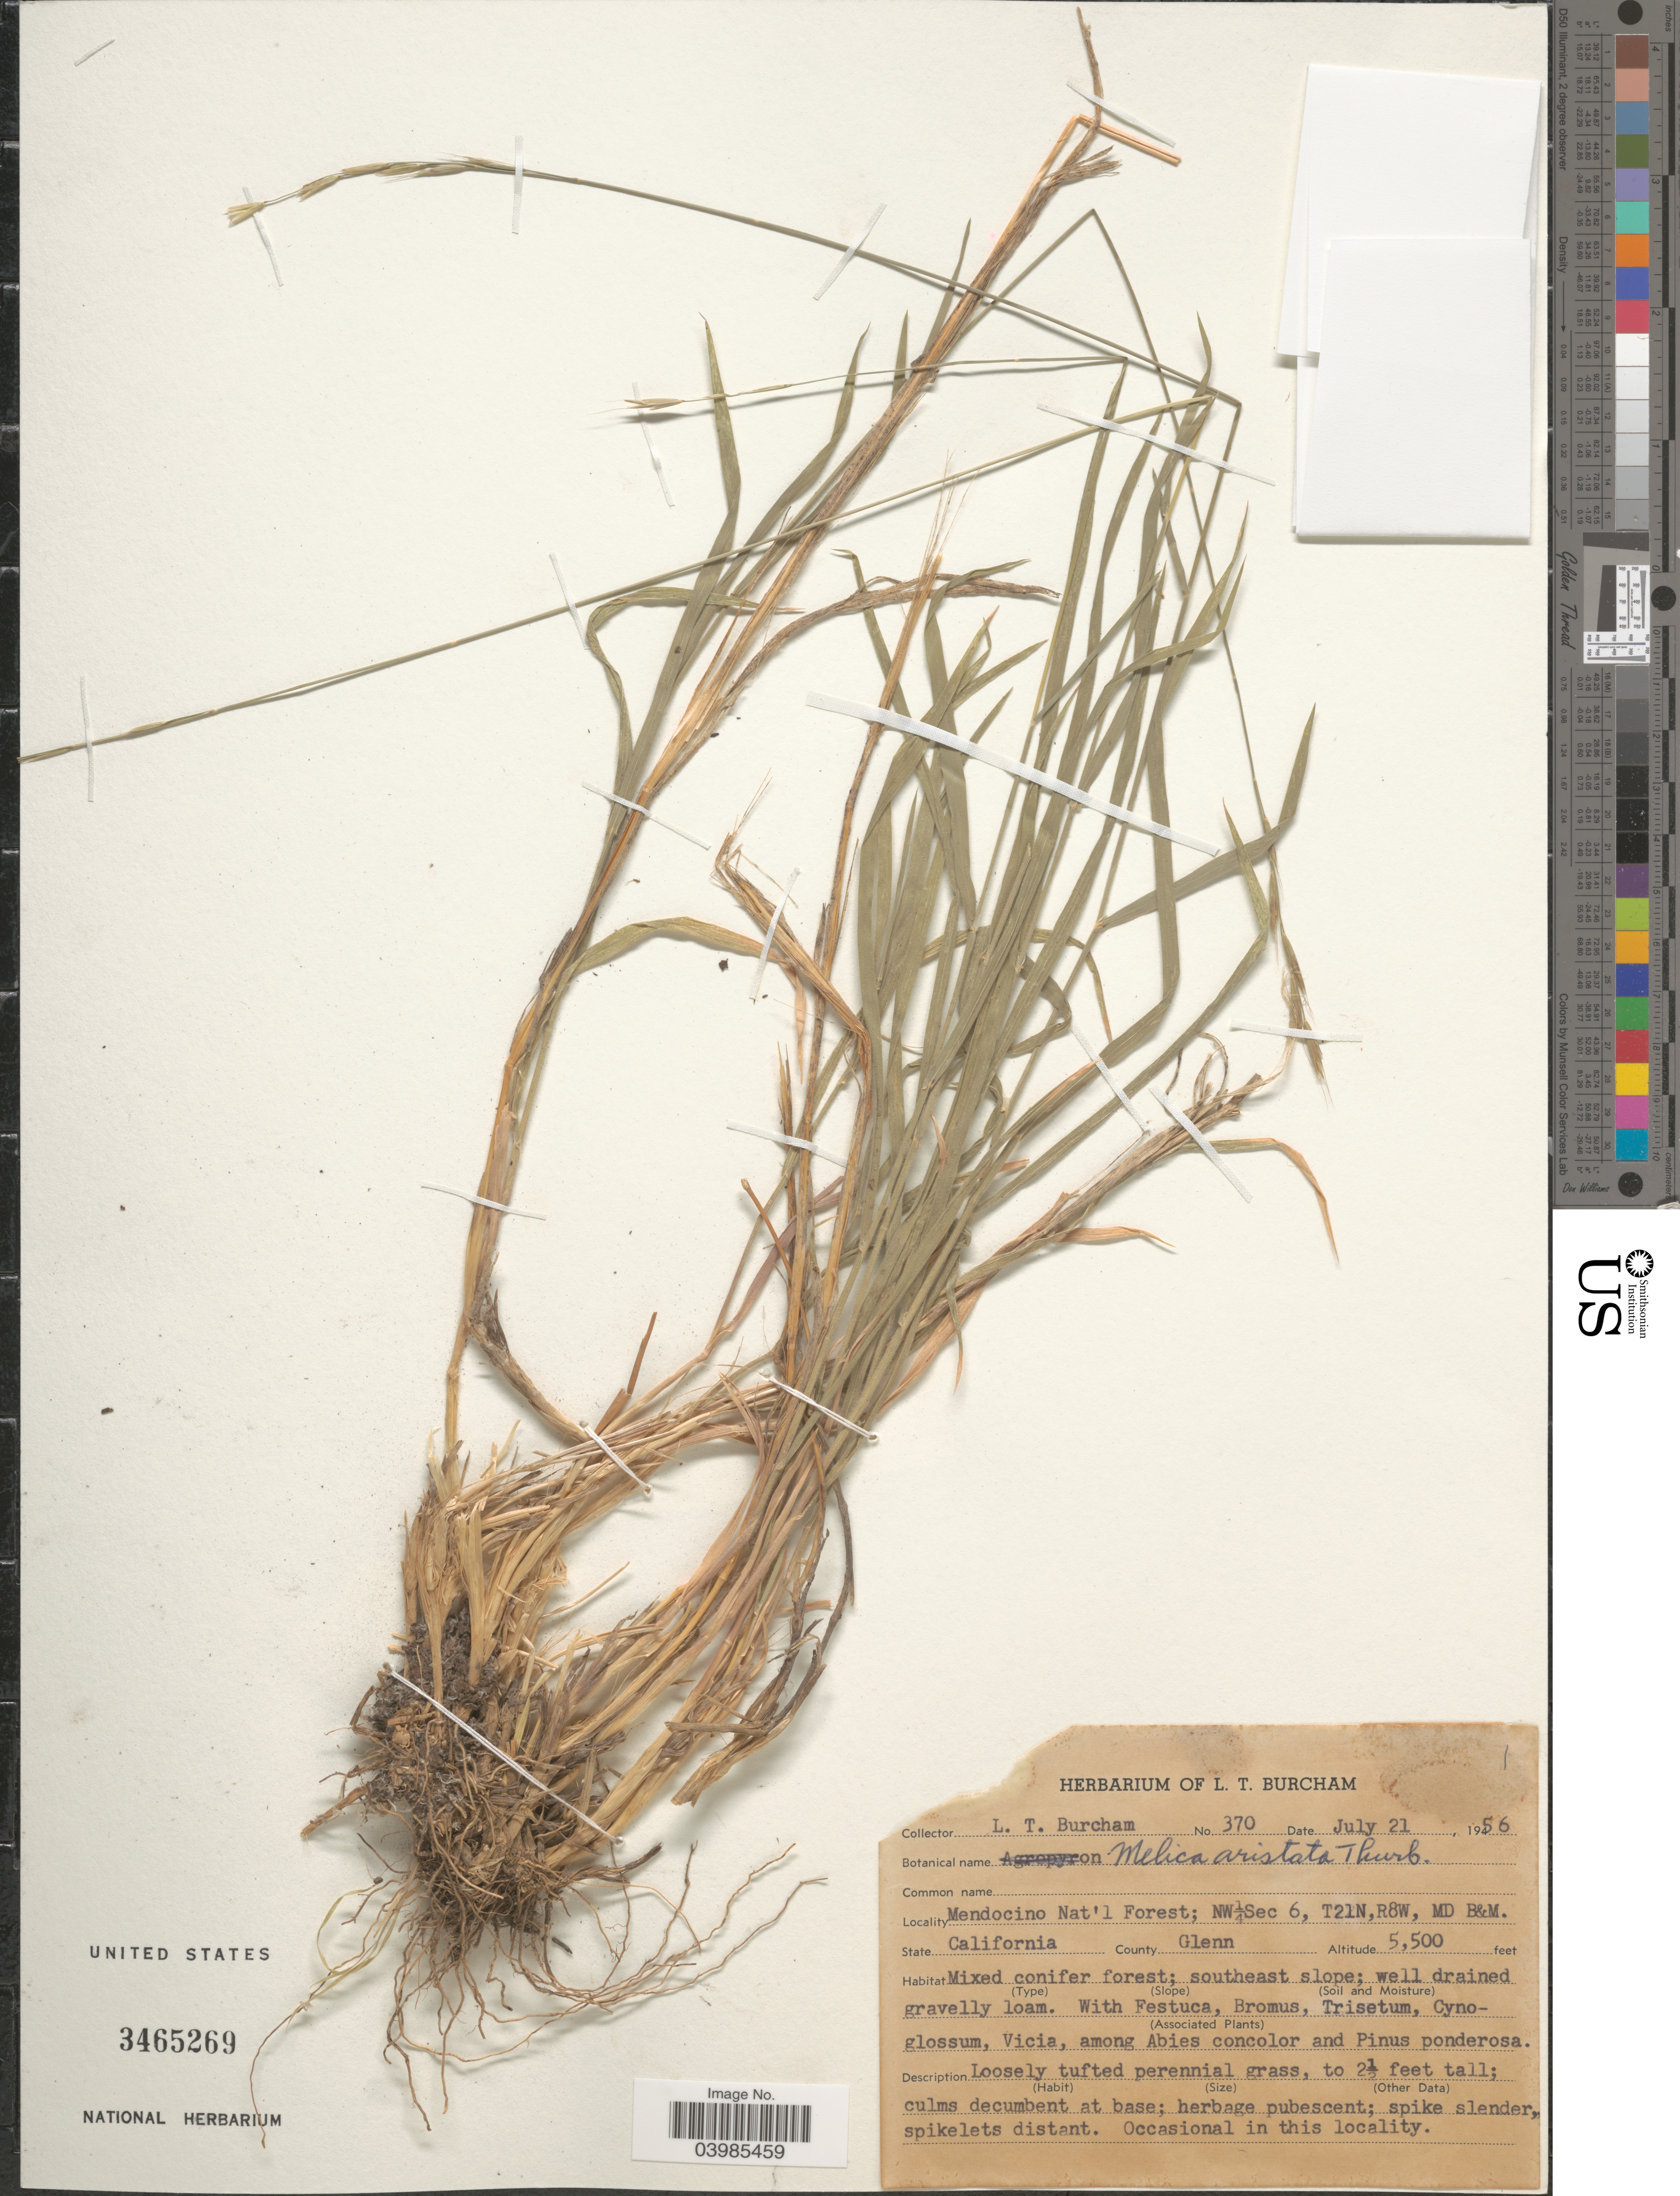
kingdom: Plantae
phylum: Tracheophyta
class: Liliopsida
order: Poales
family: Poaceae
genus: Melica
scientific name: Melica aristata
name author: Thurb. ex Bol.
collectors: L. Burcham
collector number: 370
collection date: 1956-07-21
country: United States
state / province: California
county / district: Glenn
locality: Mendocino Nat'l Forest; NW¼Sec 6, T21N, R8W, MD B&M. County Glenn. Southeast slope.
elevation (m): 1676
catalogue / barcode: US 3465269